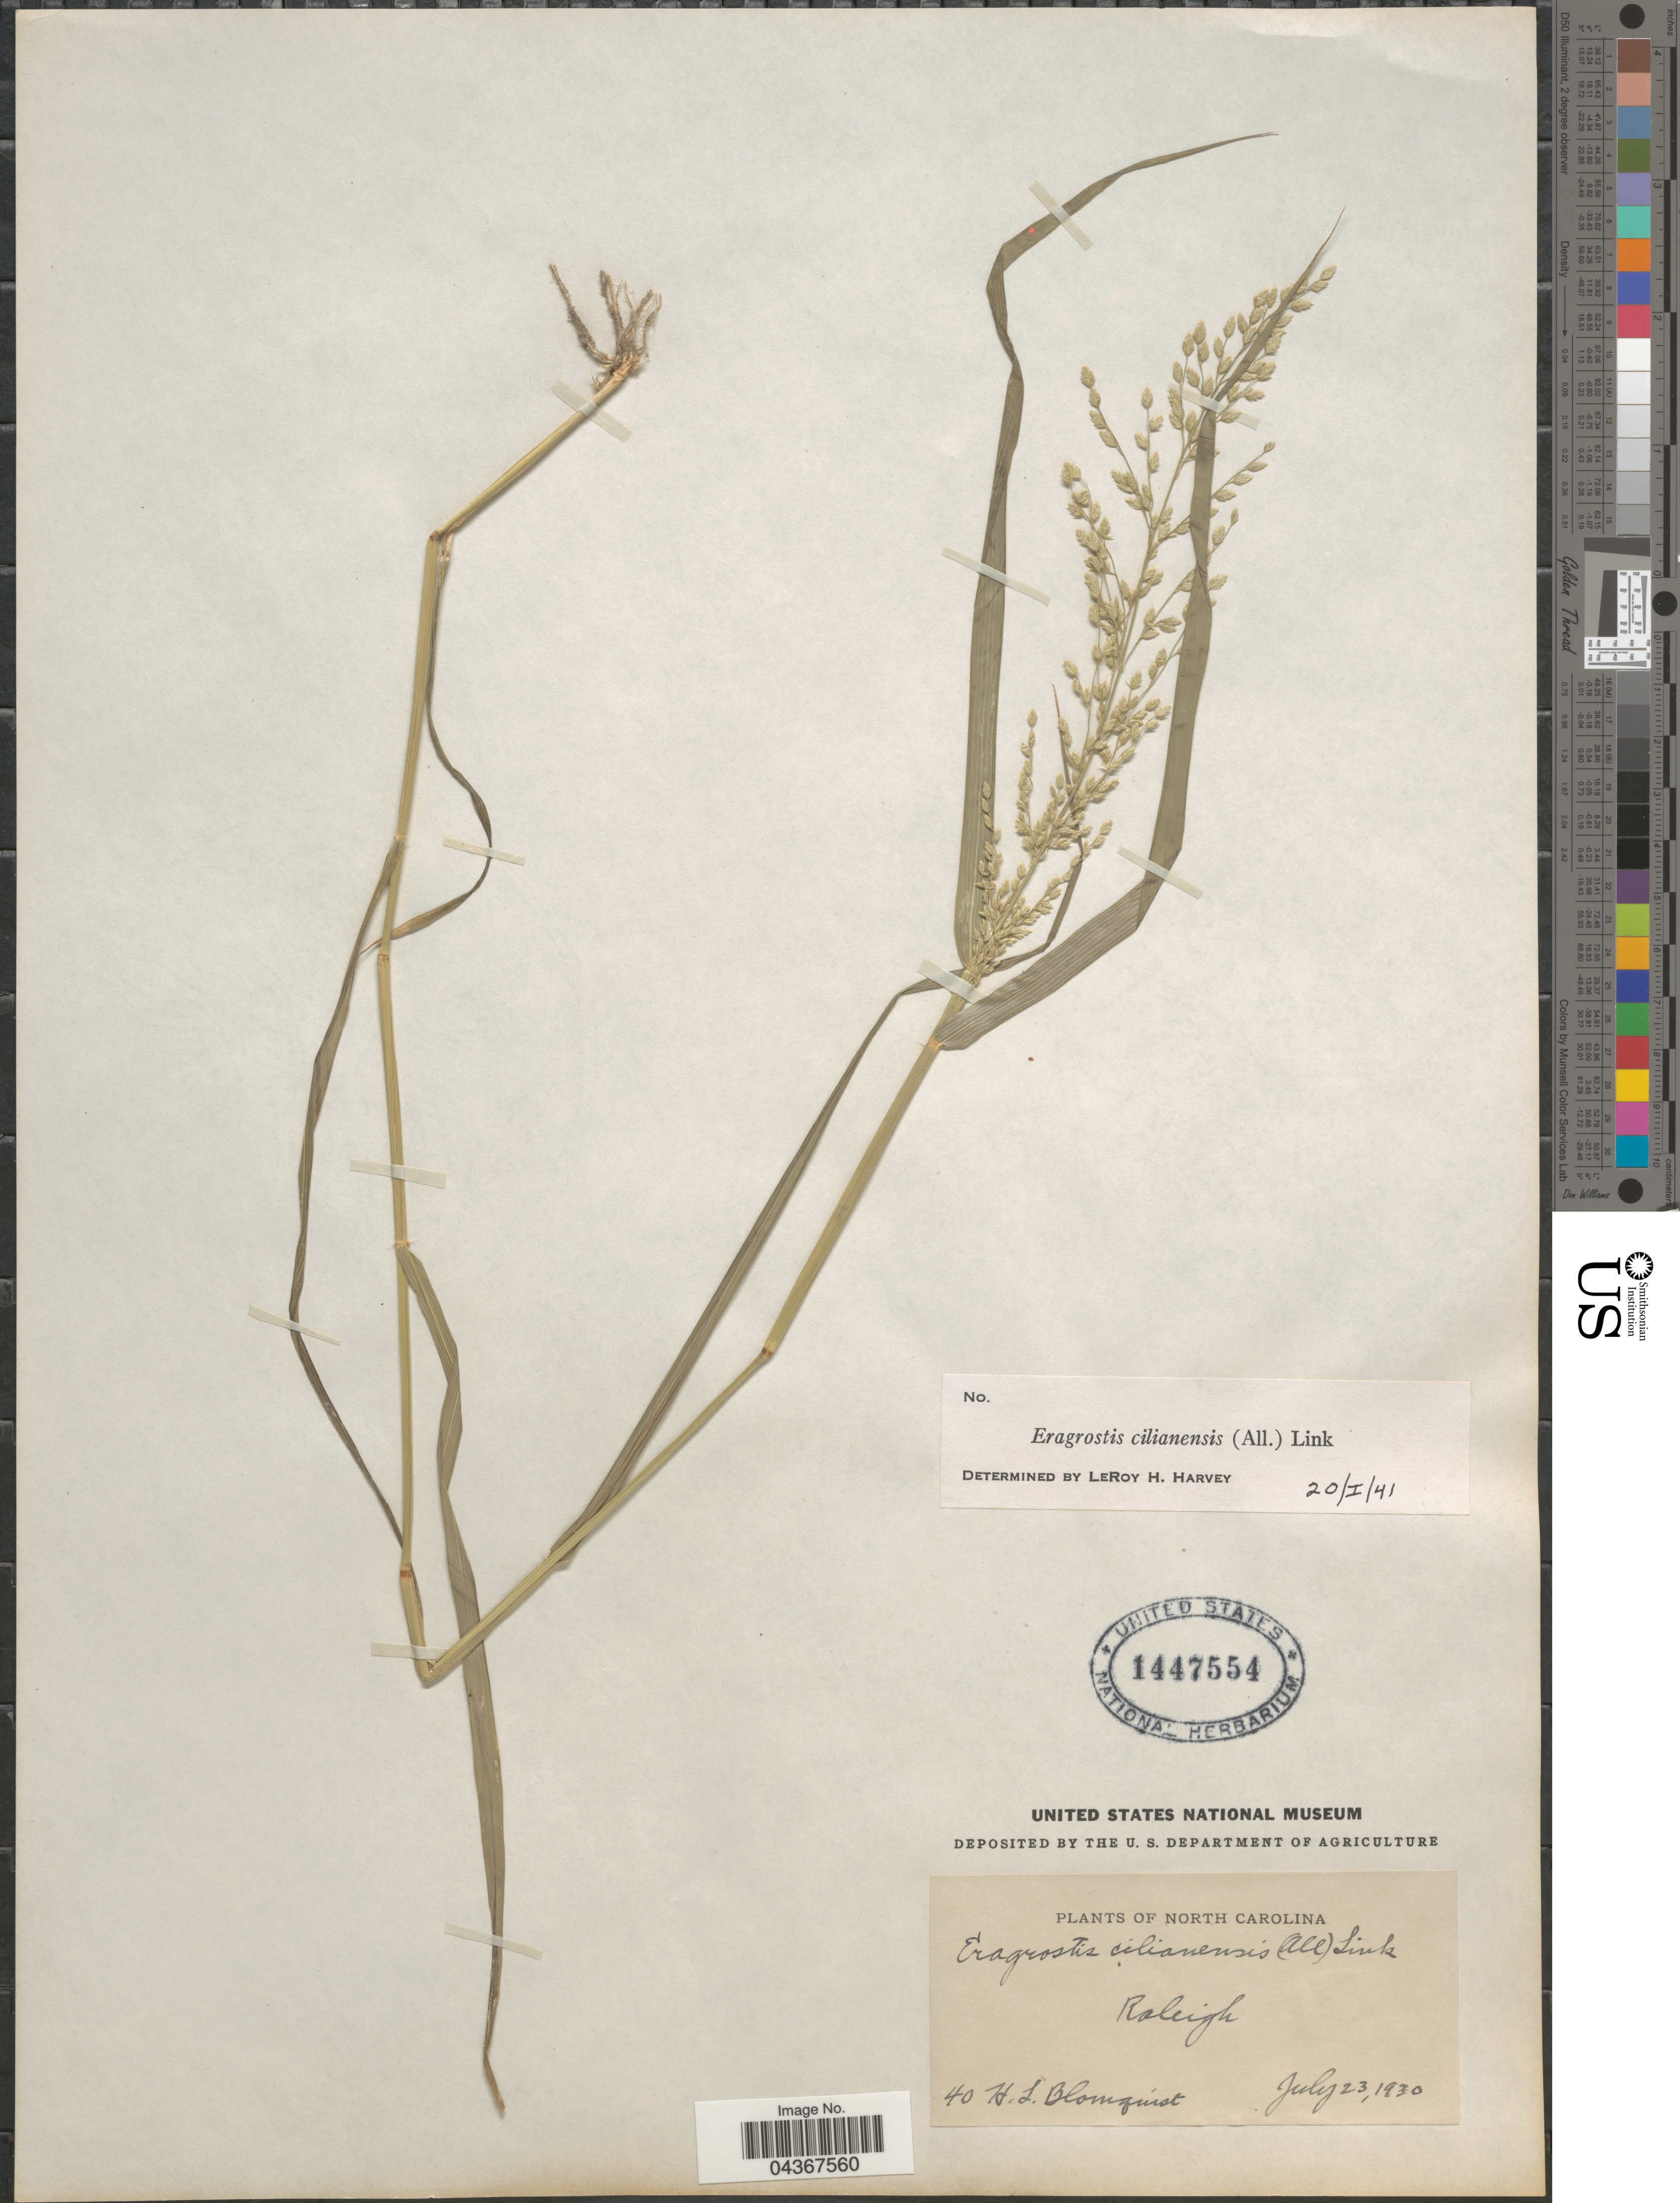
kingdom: Plantae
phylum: Tracheophyta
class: Liliopsida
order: Poales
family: Poaceae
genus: Eragrostis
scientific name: Eragrostis cilianensis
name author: (Bellardi) Vignolo ex Janch.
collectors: H. Blomquist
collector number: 40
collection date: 1930-07-23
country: United States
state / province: North Carolina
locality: Raleigh.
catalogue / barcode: US 1447554